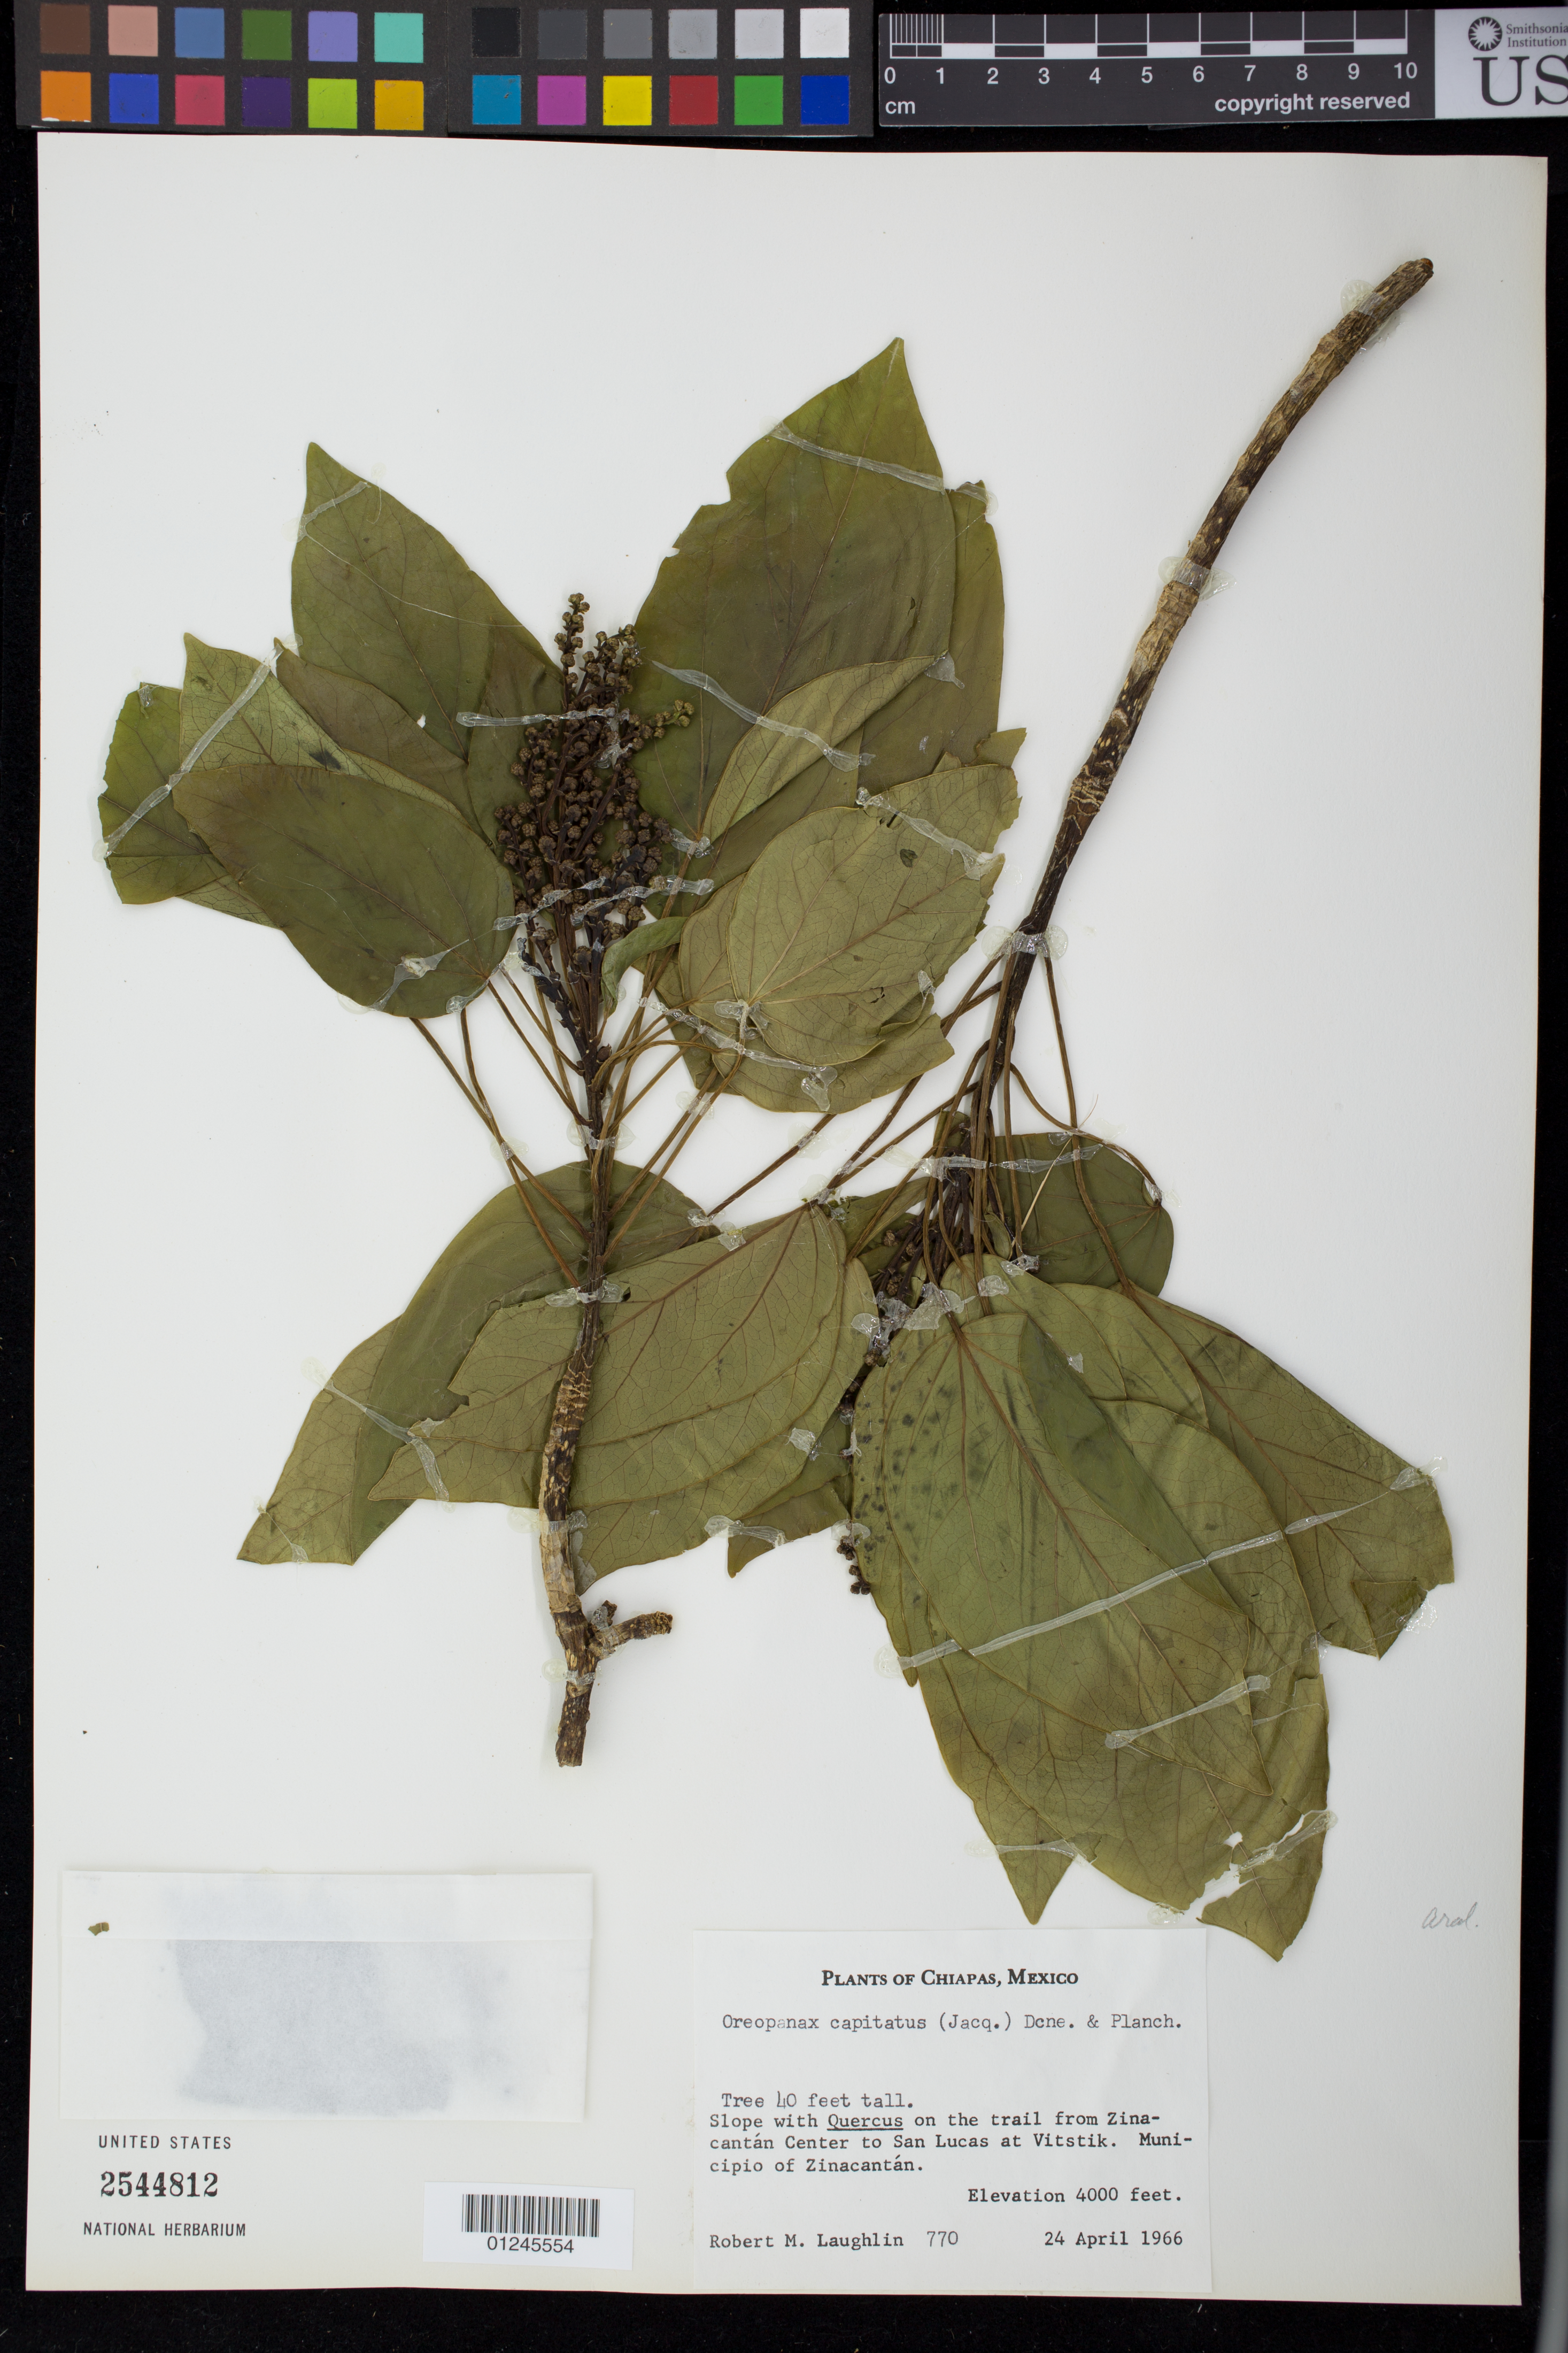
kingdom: Plantae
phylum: Tracheophyta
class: Magnoliopsida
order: Apiales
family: Araliaceae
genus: Oreopanax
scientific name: Oreopanax capitatus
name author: (Jacq.) Decne. & Planch.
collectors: R. M. Laughlin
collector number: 770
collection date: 1966-04-24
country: Mexico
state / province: Chiapas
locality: Slope on the trail from Zinacantan Center to San Lucas at Vitstik. Municipio of Zinacantan.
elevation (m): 1219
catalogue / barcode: US 2544812